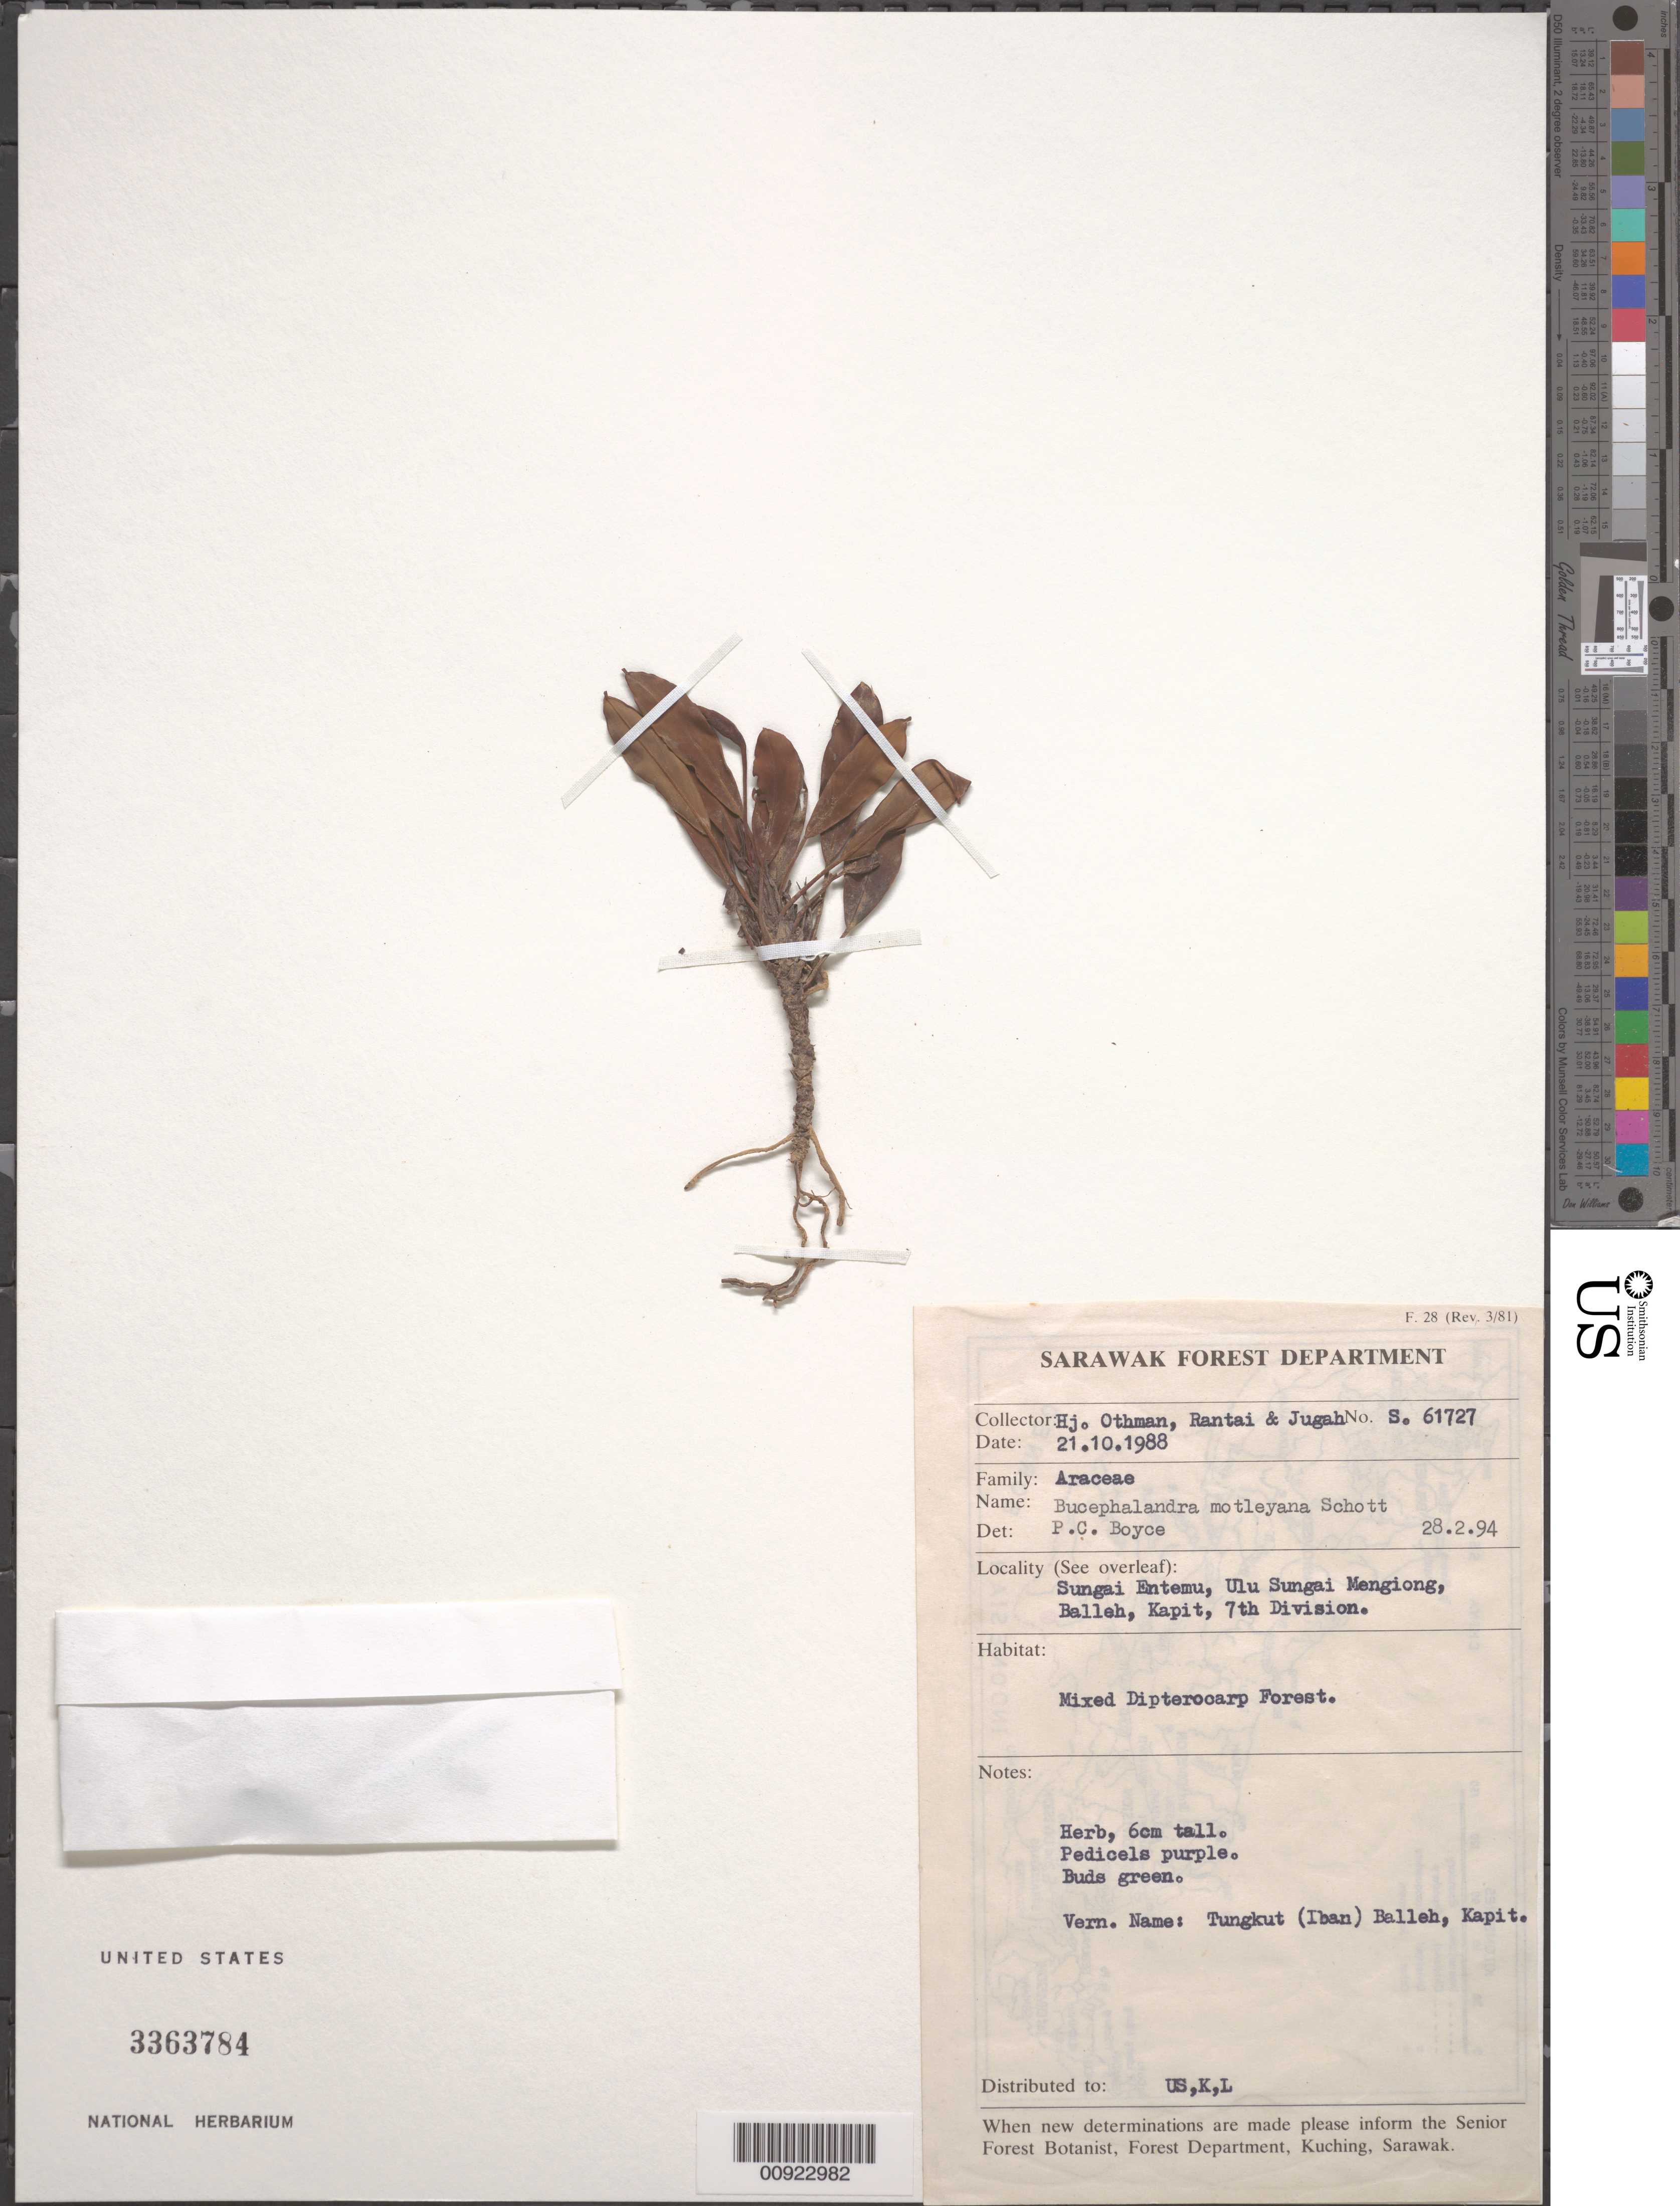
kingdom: Plantae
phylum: Tracheophyta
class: Liliopsida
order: Alismatales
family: Araceae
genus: Bucephalandra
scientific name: Bucephalandra motleyana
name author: Schott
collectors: P. T. Berry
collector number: S 61727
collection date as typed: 10 May 1968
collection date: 1968-05-10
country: Palau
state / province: Sonsorol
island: Sonsorol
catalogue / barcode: US 3363784